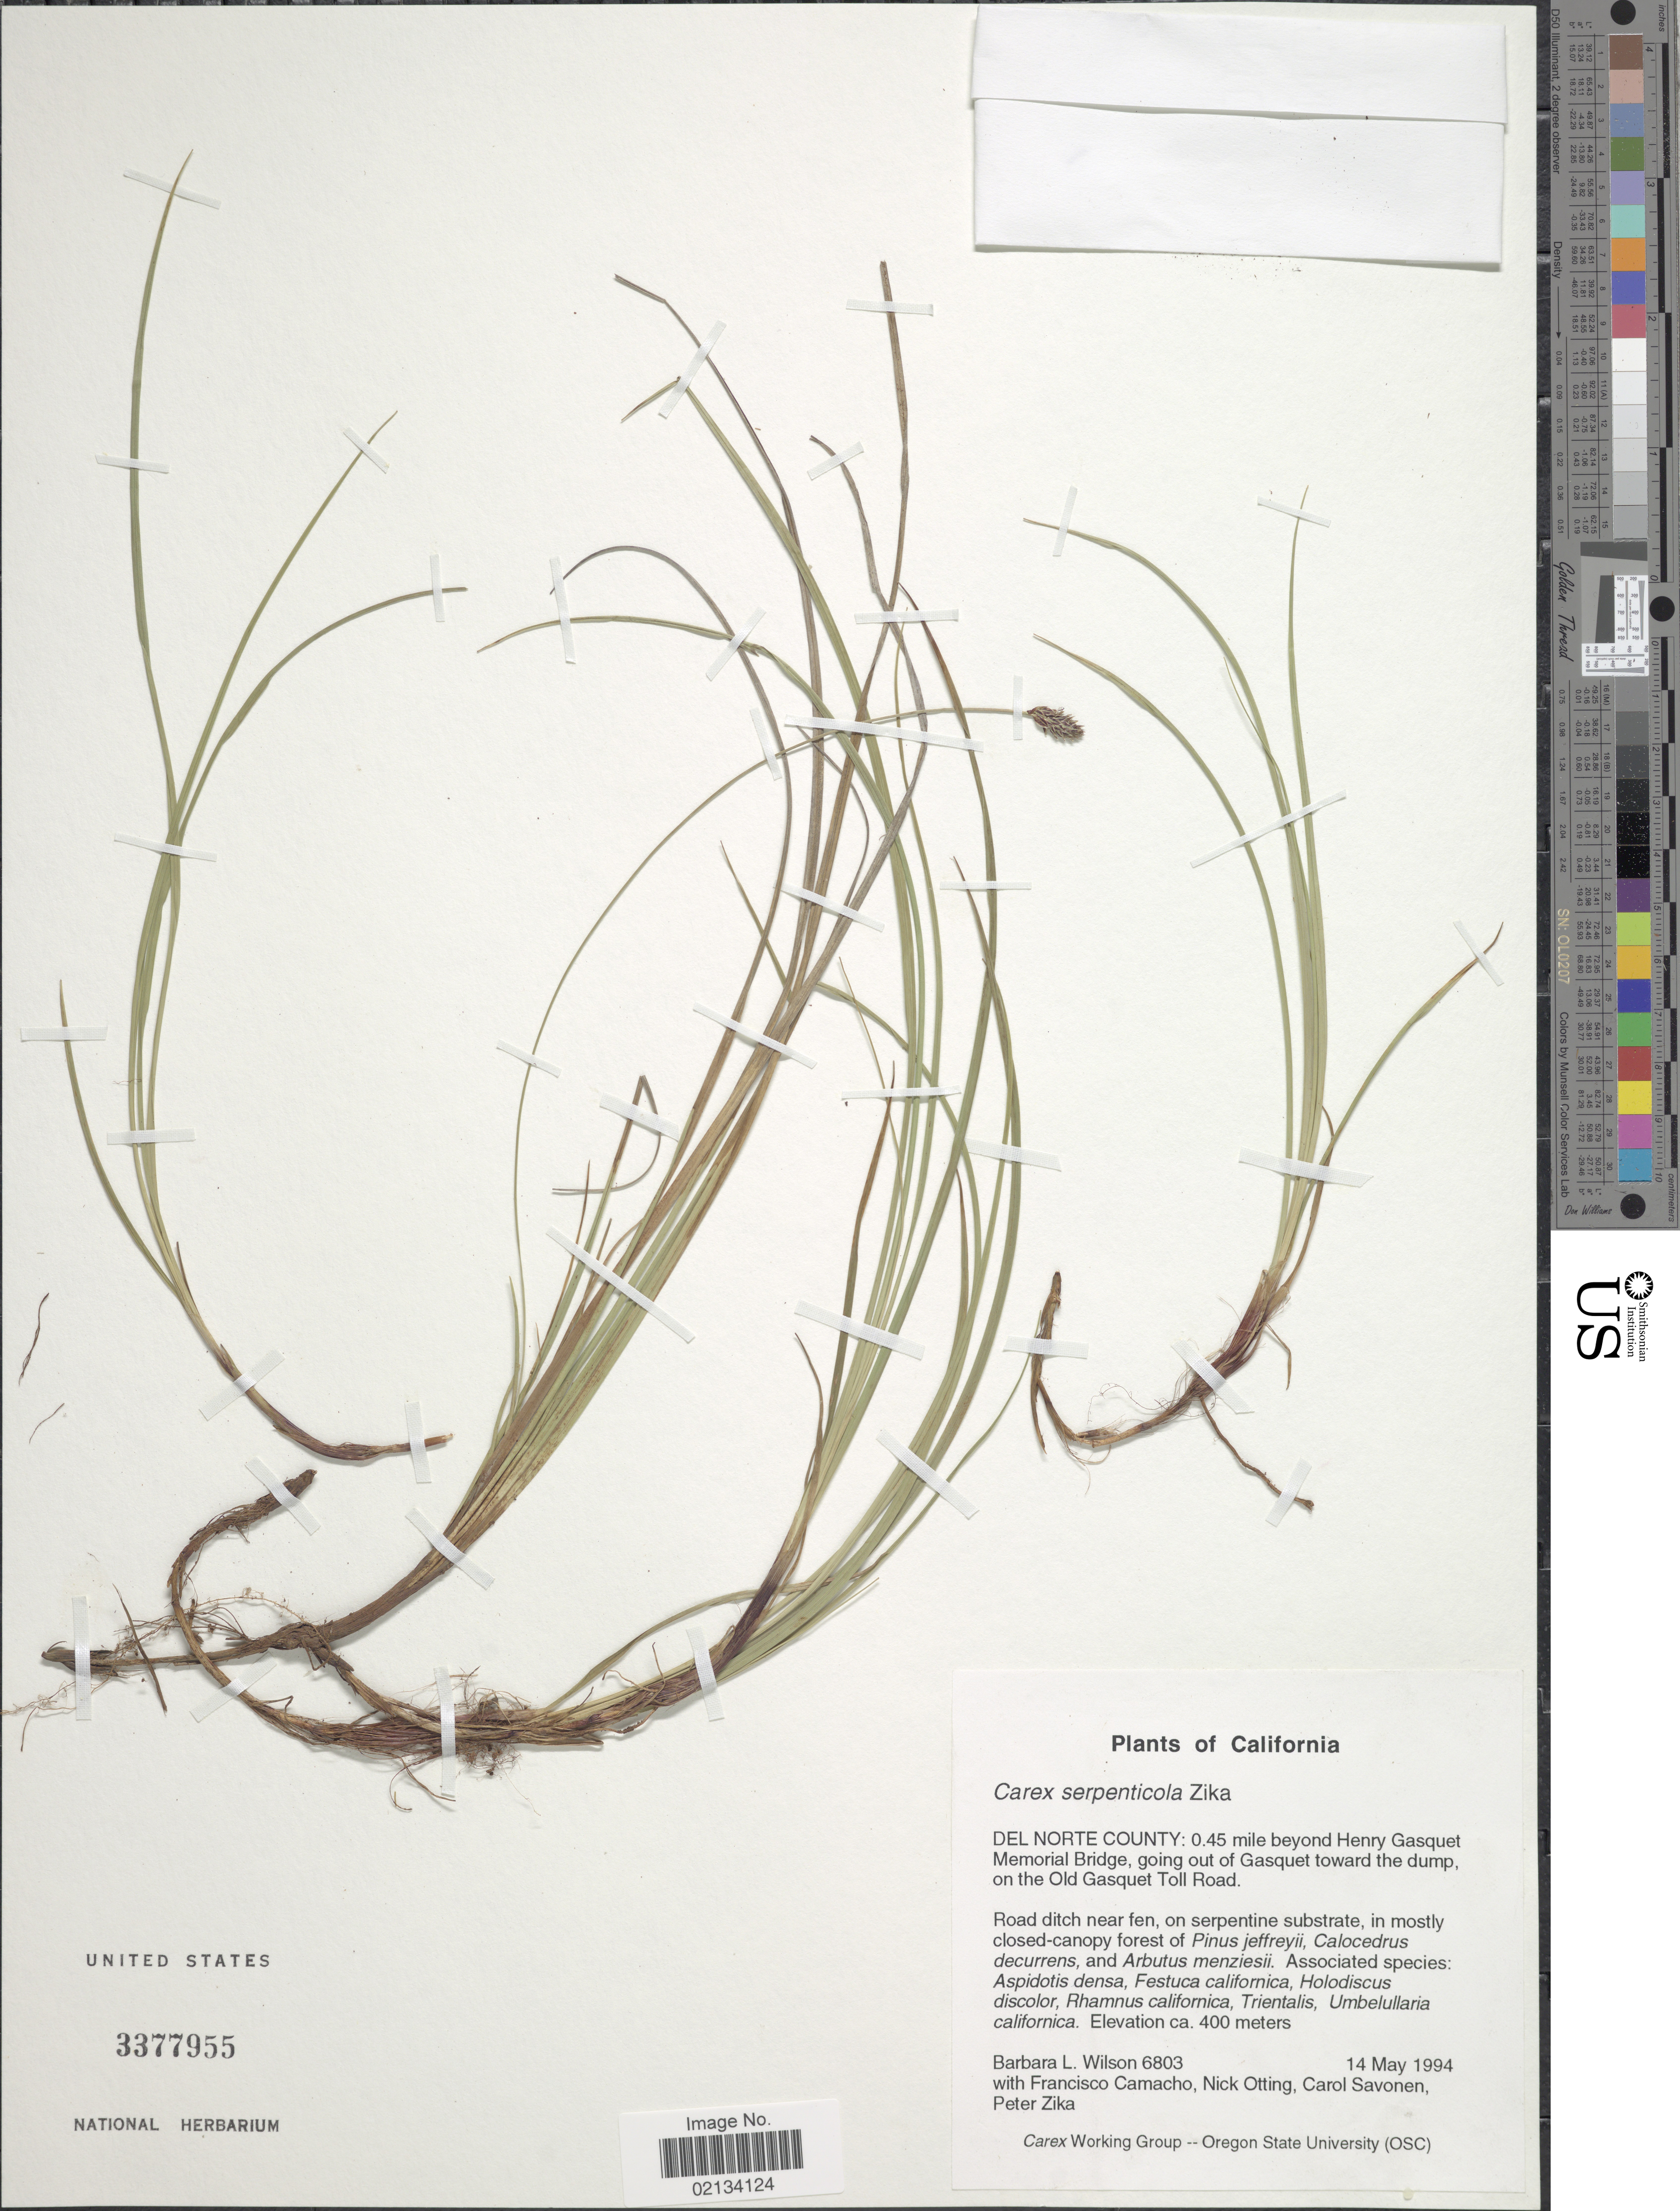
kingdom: Plantae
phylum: Tracheophyta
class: Liliopsida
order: Poales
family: Cyperaceae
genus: Carex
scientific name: Carex serpenticola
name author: Zika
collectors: B. L. Wilson, F. Camacho, N. Otting, C. Savonen & P. F. Zika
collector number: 6803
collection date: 1994-05-14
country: United States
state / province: California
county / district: Del Norte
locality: Del Norte County: 0.45 mile beyond Henry Gasquet Memorial Bridge, going out of Gasquet toward the dump on the Old Gaquet Toll Road.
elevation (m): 400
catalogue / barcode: US 3377955